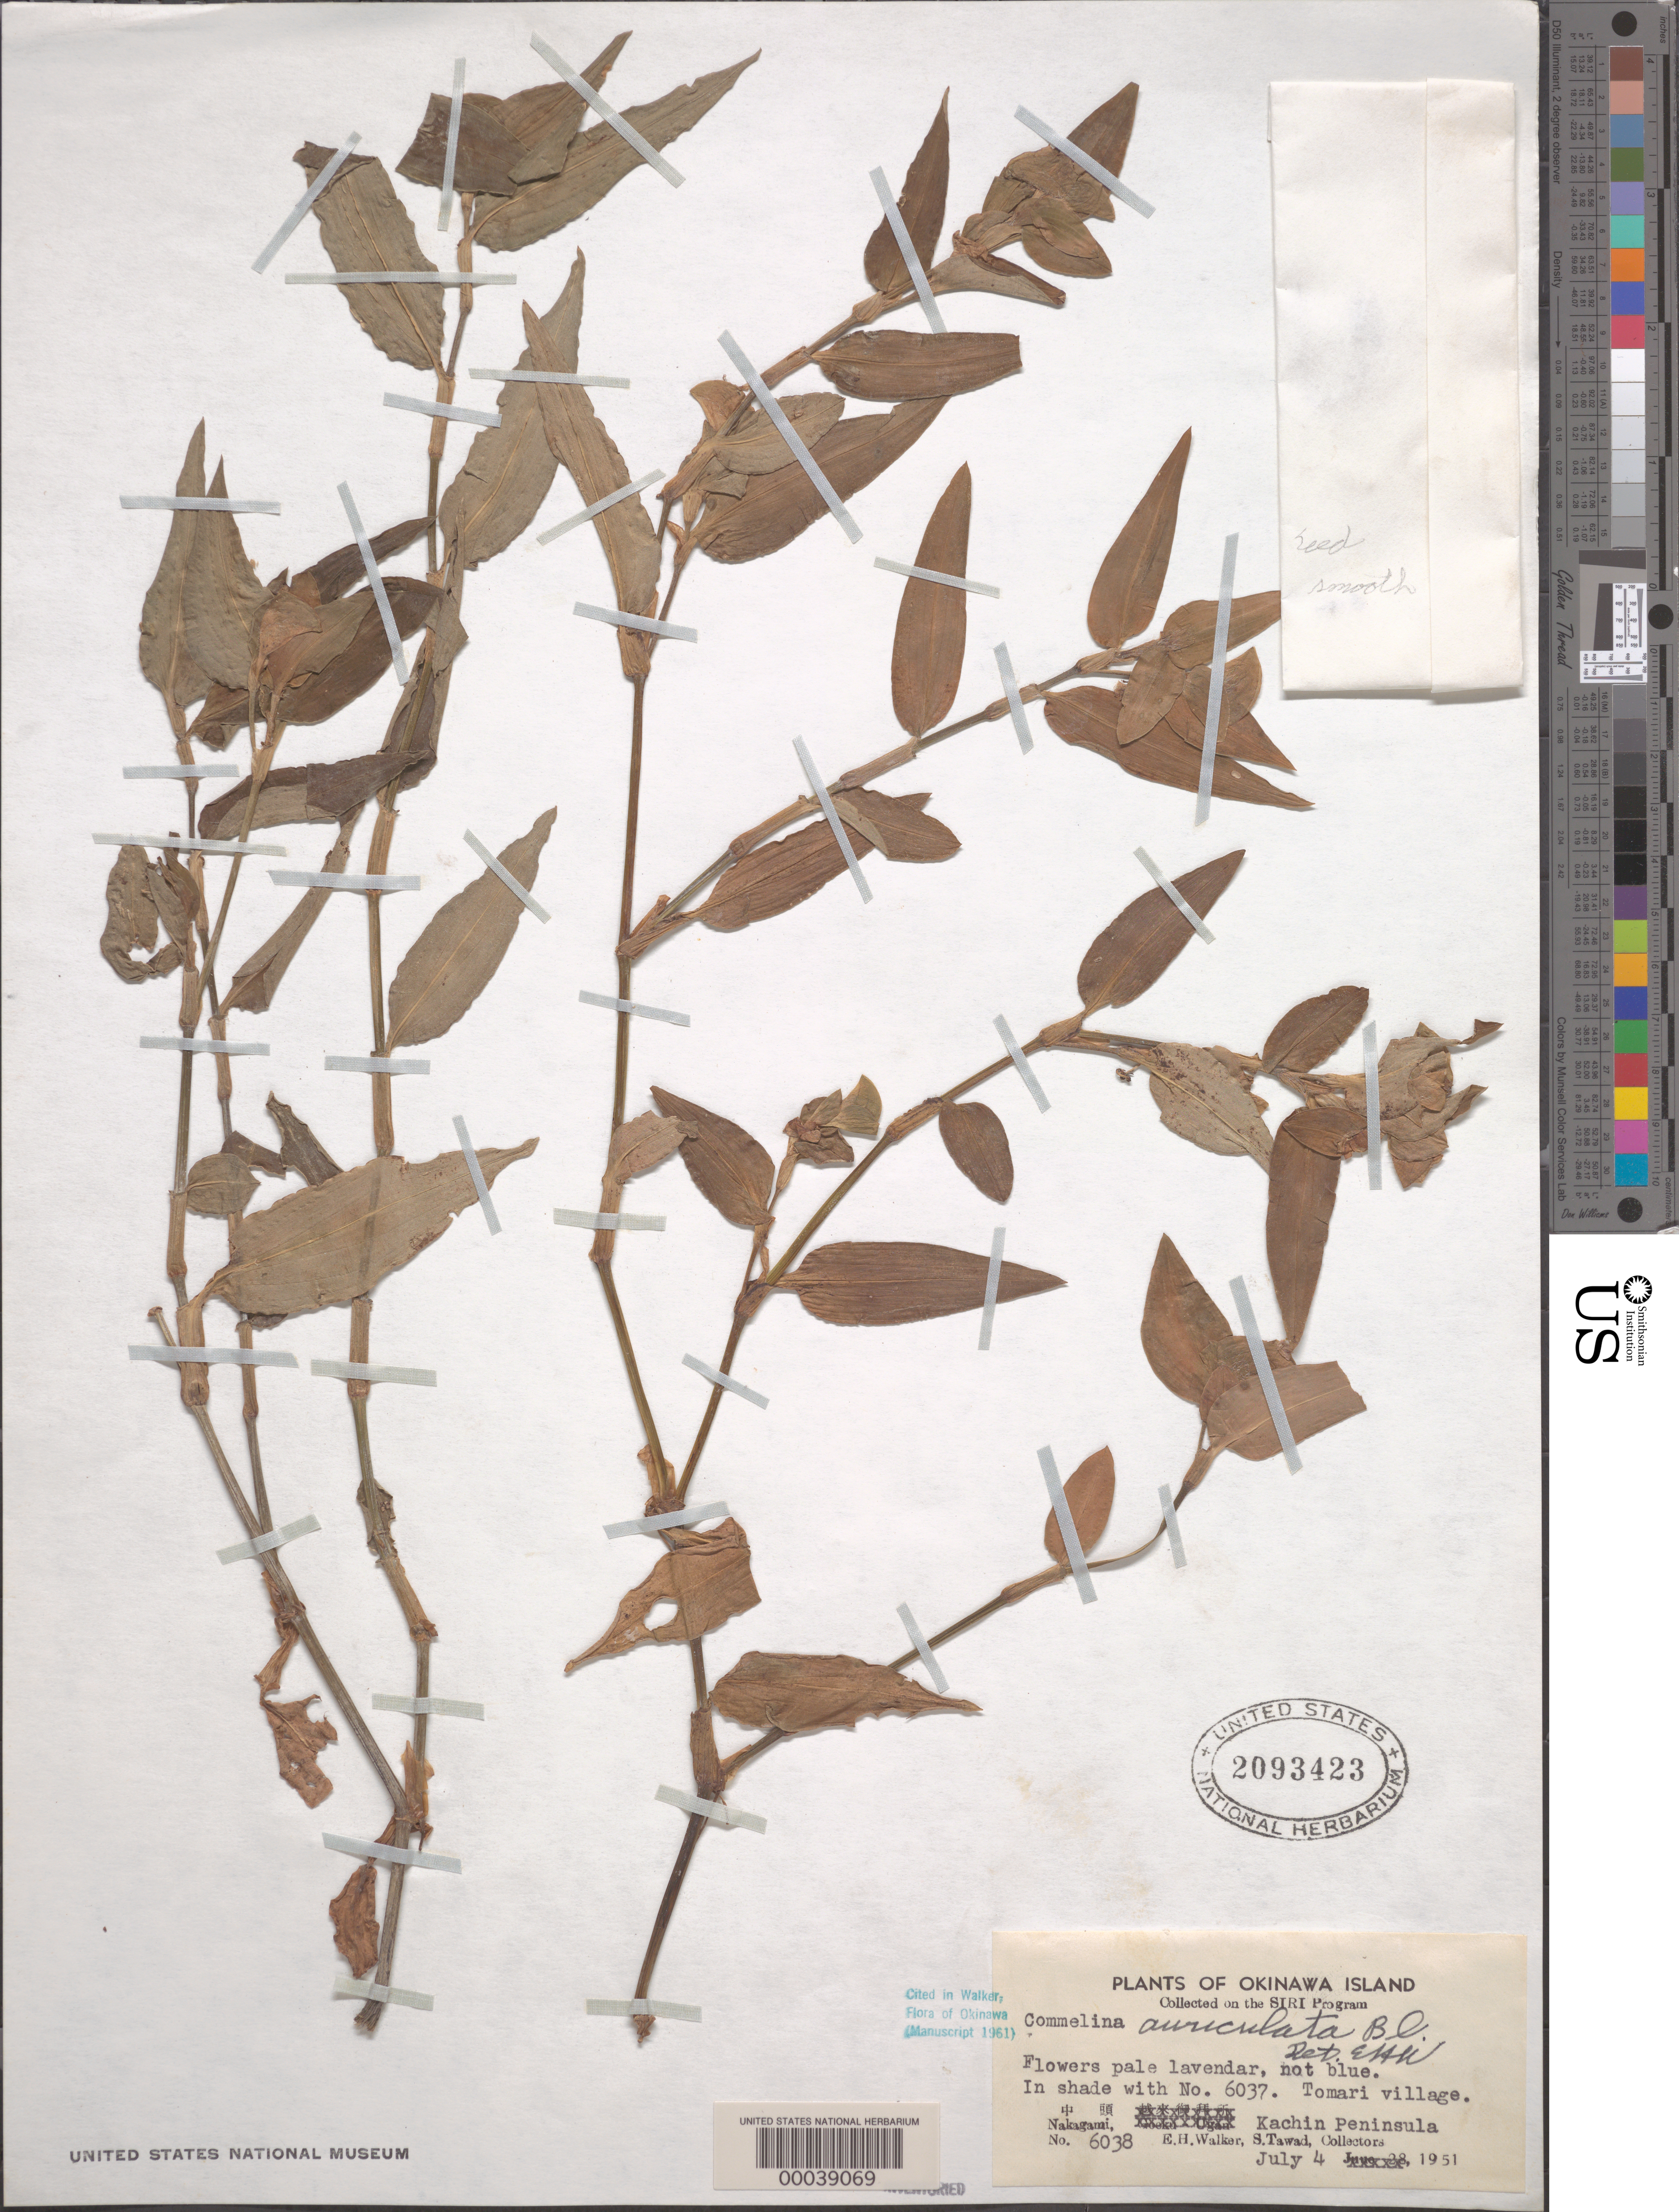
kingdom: Plantae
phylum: Tracheophyta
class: Liliopsida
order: Commelinales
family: Commelinaceae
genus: Commelina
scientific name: Commelina auriculata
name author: Blume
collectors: E. H. Walker & S. Tawada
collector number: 6038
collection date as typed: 04 Jul 1951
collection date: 1951-07-04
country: Japan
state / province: Okinawa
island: Ryukyu Is.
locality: Tomari village; kachin peninsula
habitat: Shaded wayside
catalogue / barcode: US 2093423